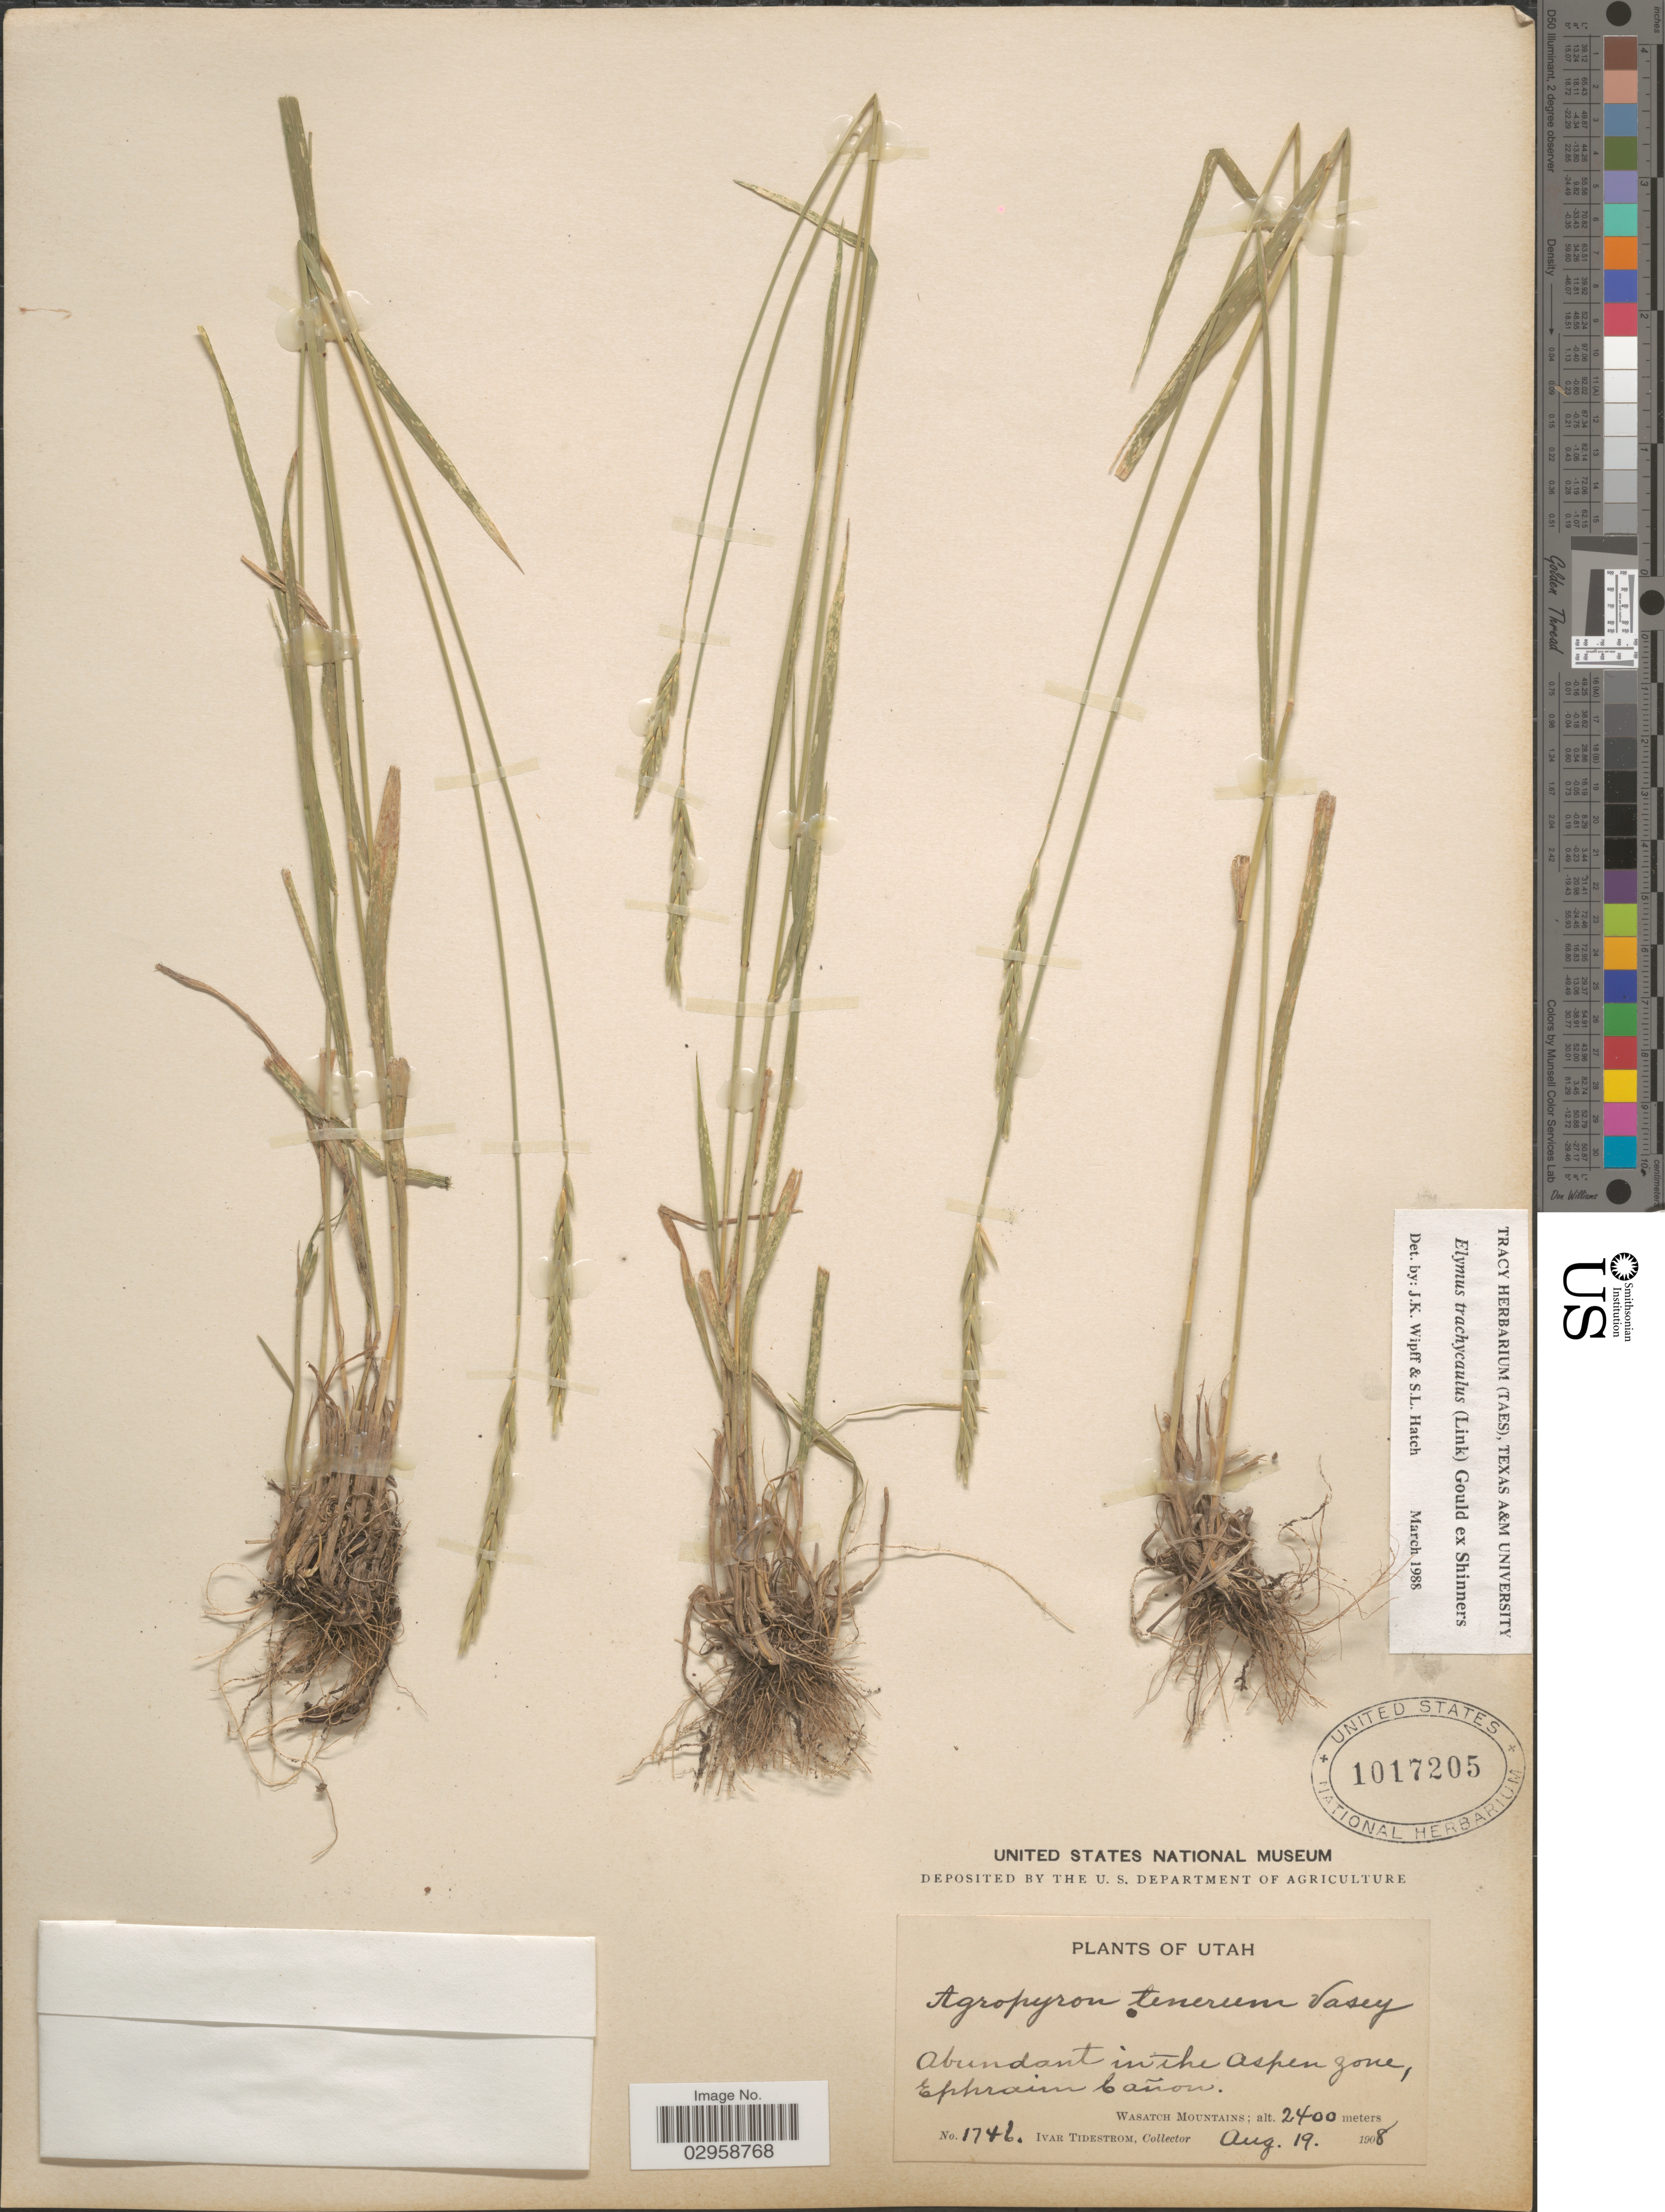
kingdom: Plantae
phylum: Tracheophyta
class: Liliopsida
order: Poales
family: Poaceae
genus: Elymus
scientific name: Elymus trachycaulus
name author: (Link) Gould ex Shinners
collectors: I. F. Tidestrom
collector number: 1746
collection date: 1908-08-19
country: United States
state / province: Utah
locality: Abundant in the Apsen zone,Ephraim Cañon. Wasatch Mountains.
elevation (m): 2400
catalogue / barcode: US 1017205